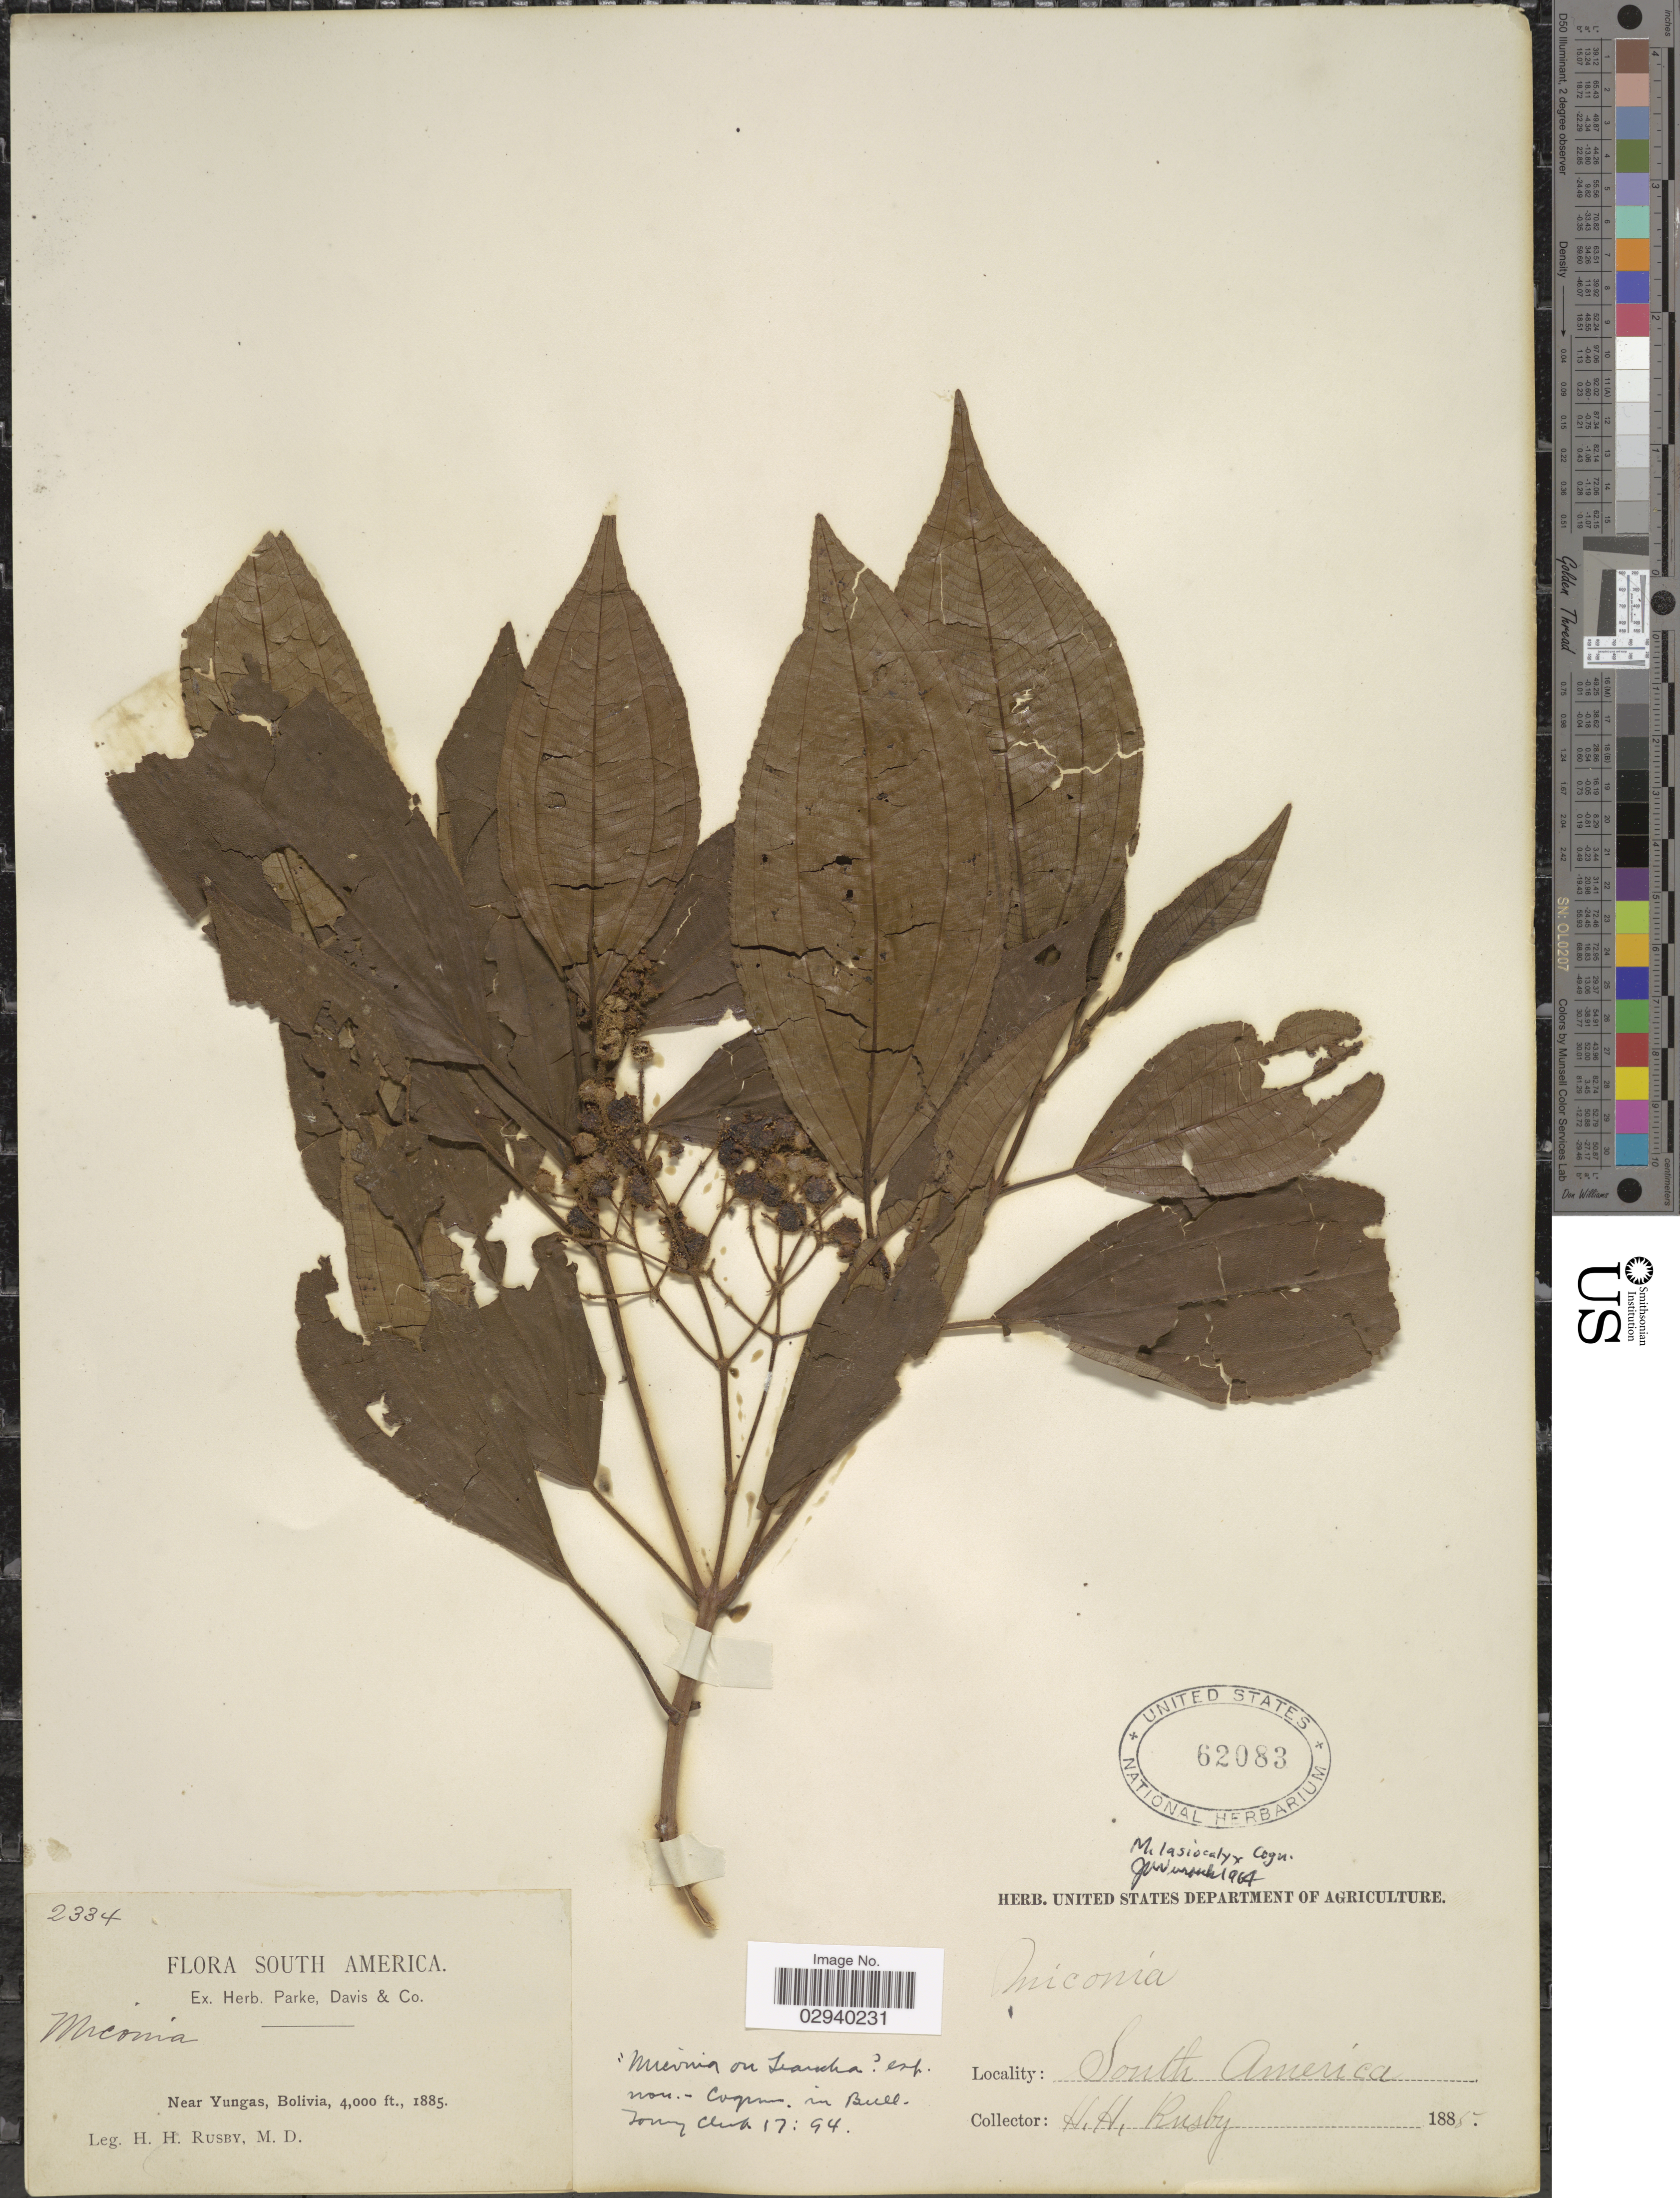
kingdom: Plantae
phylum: Tracheophyta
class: Magnoliopsida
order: Myrtales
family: Melastomataceae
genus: Miconia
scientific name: Miconia lasiocalyx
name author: Cogn.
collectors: H. H. Rusby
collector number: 2334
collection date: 1885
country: Bolivia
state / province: La Paz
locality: Near Yungas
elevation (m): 1219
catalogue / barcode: US 62083